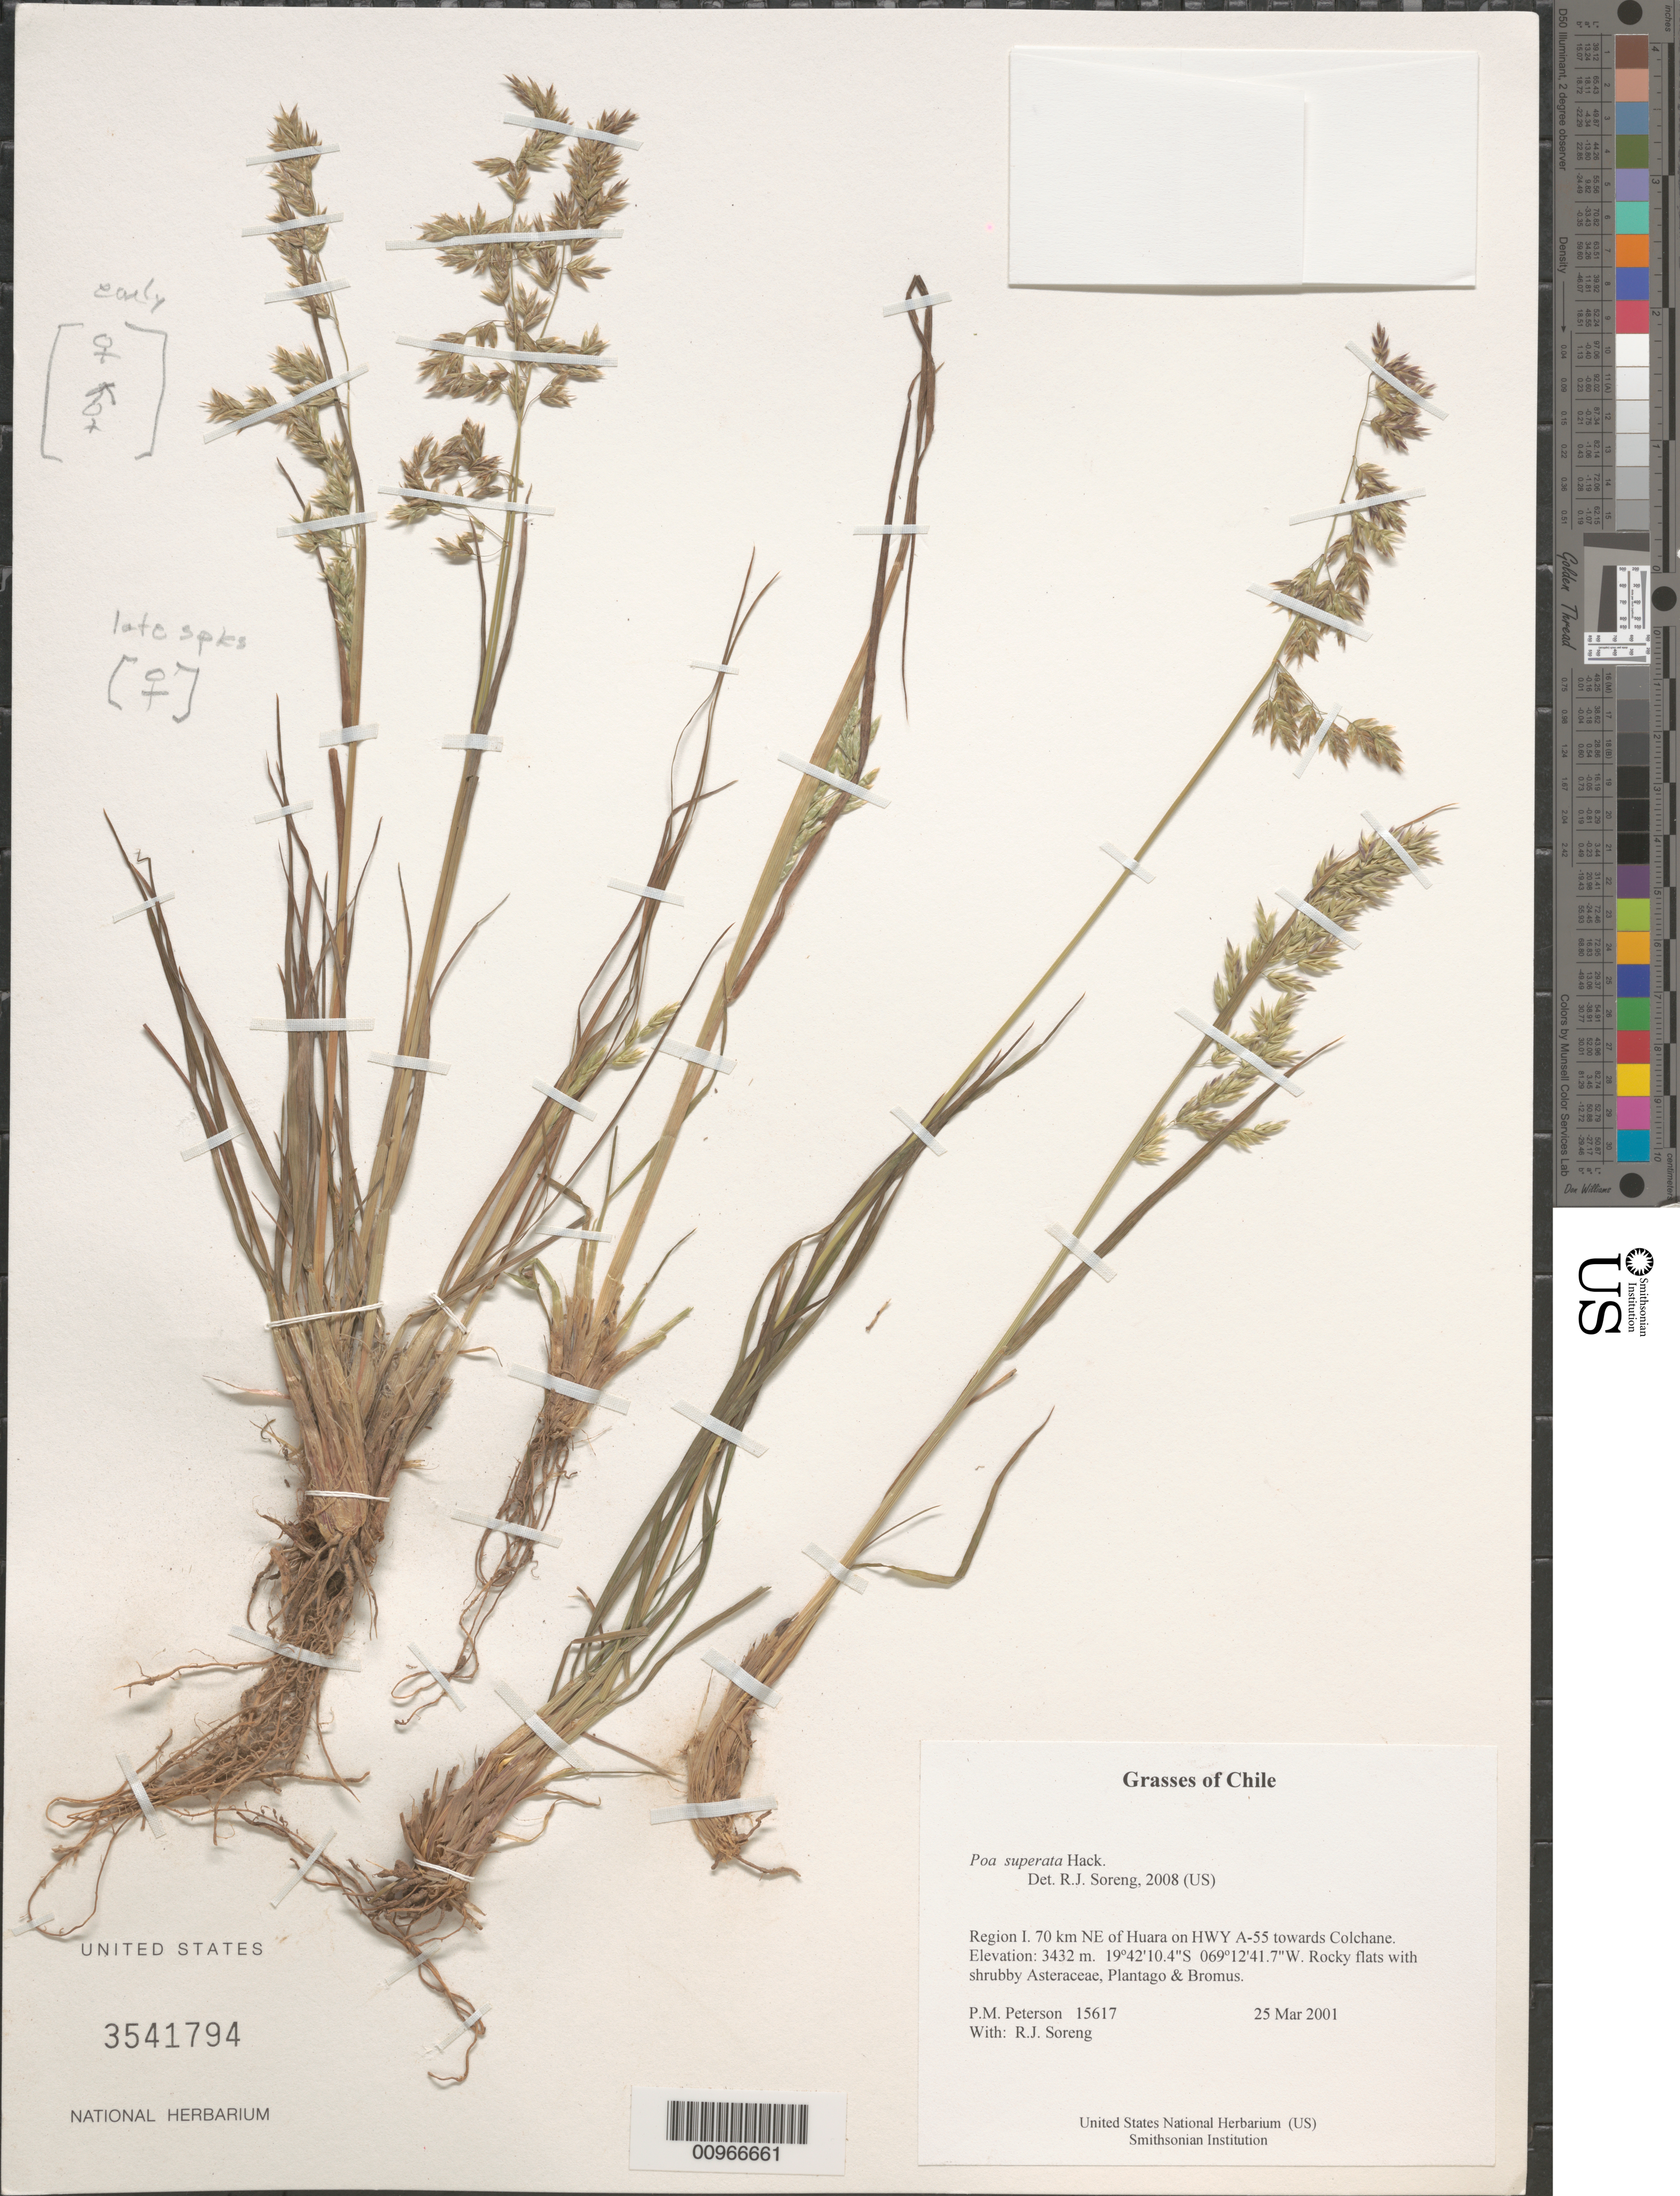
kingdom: Plantae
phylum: Tracheophyta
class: Liliopsida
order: Poales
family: Poaceae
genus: Poa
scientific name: Poa grisebachii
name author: R.E. Fr.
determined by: Soreng, Robert J., Research Associate (BOT), Smithsonian Institution - National Museum of Natural History (UNITED STATES)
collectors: P. M. Peterson & R. J. Soreng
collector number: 15617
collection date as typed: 25 Mar 2001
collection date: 2001-03-25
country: Chile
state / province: Tarapacá (I)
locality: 70 km NE of Huara on HWY A-55 towards Colchane.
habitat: Rocky flats with shruby Asteraceae, Plantago & Bromus.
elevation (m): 3432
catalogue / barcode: US 3541794